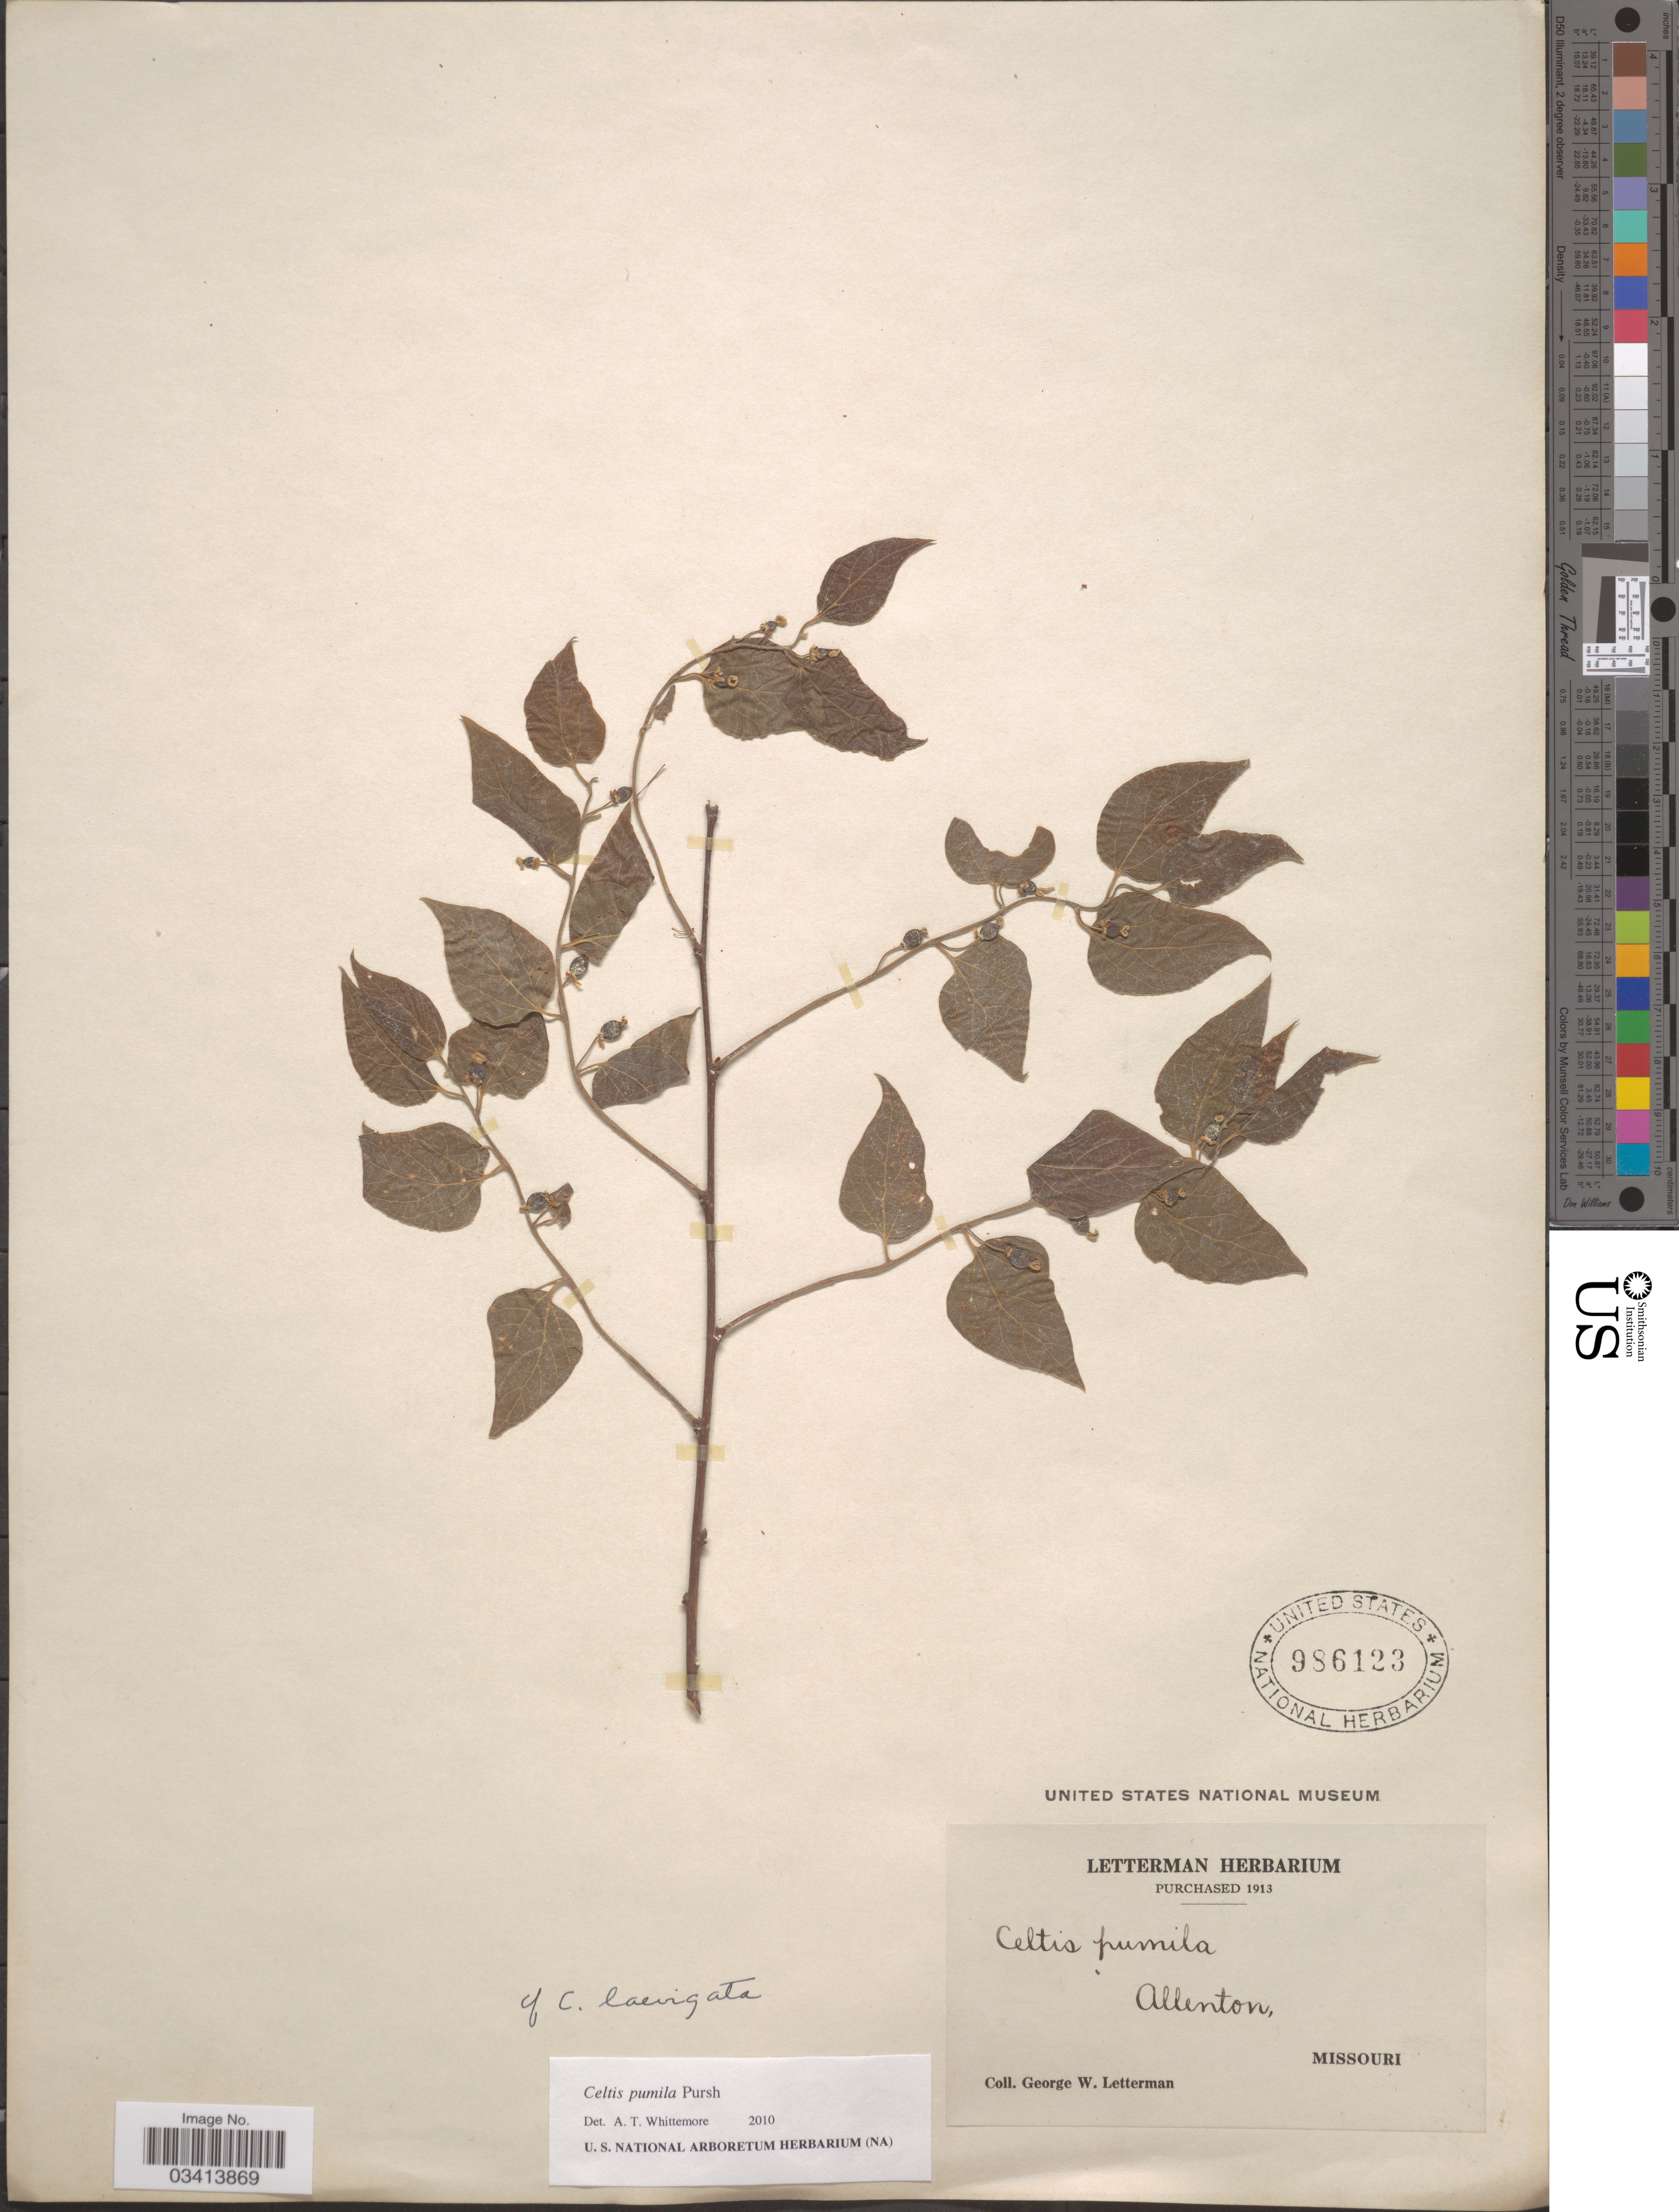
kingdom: Plantae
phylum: Tracheophyta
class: Magnoliopsida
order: Rosales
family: Cannabaceae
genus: Celtis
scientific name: Celtis occidentalis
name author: L.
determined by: Strong, M. T., (US), Smithsonian Institution - National Museum of Natural History (UNITED STATES)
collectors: G. W. Letterman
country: United States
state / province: Missouri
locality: Allenton.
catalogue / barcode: US 986123